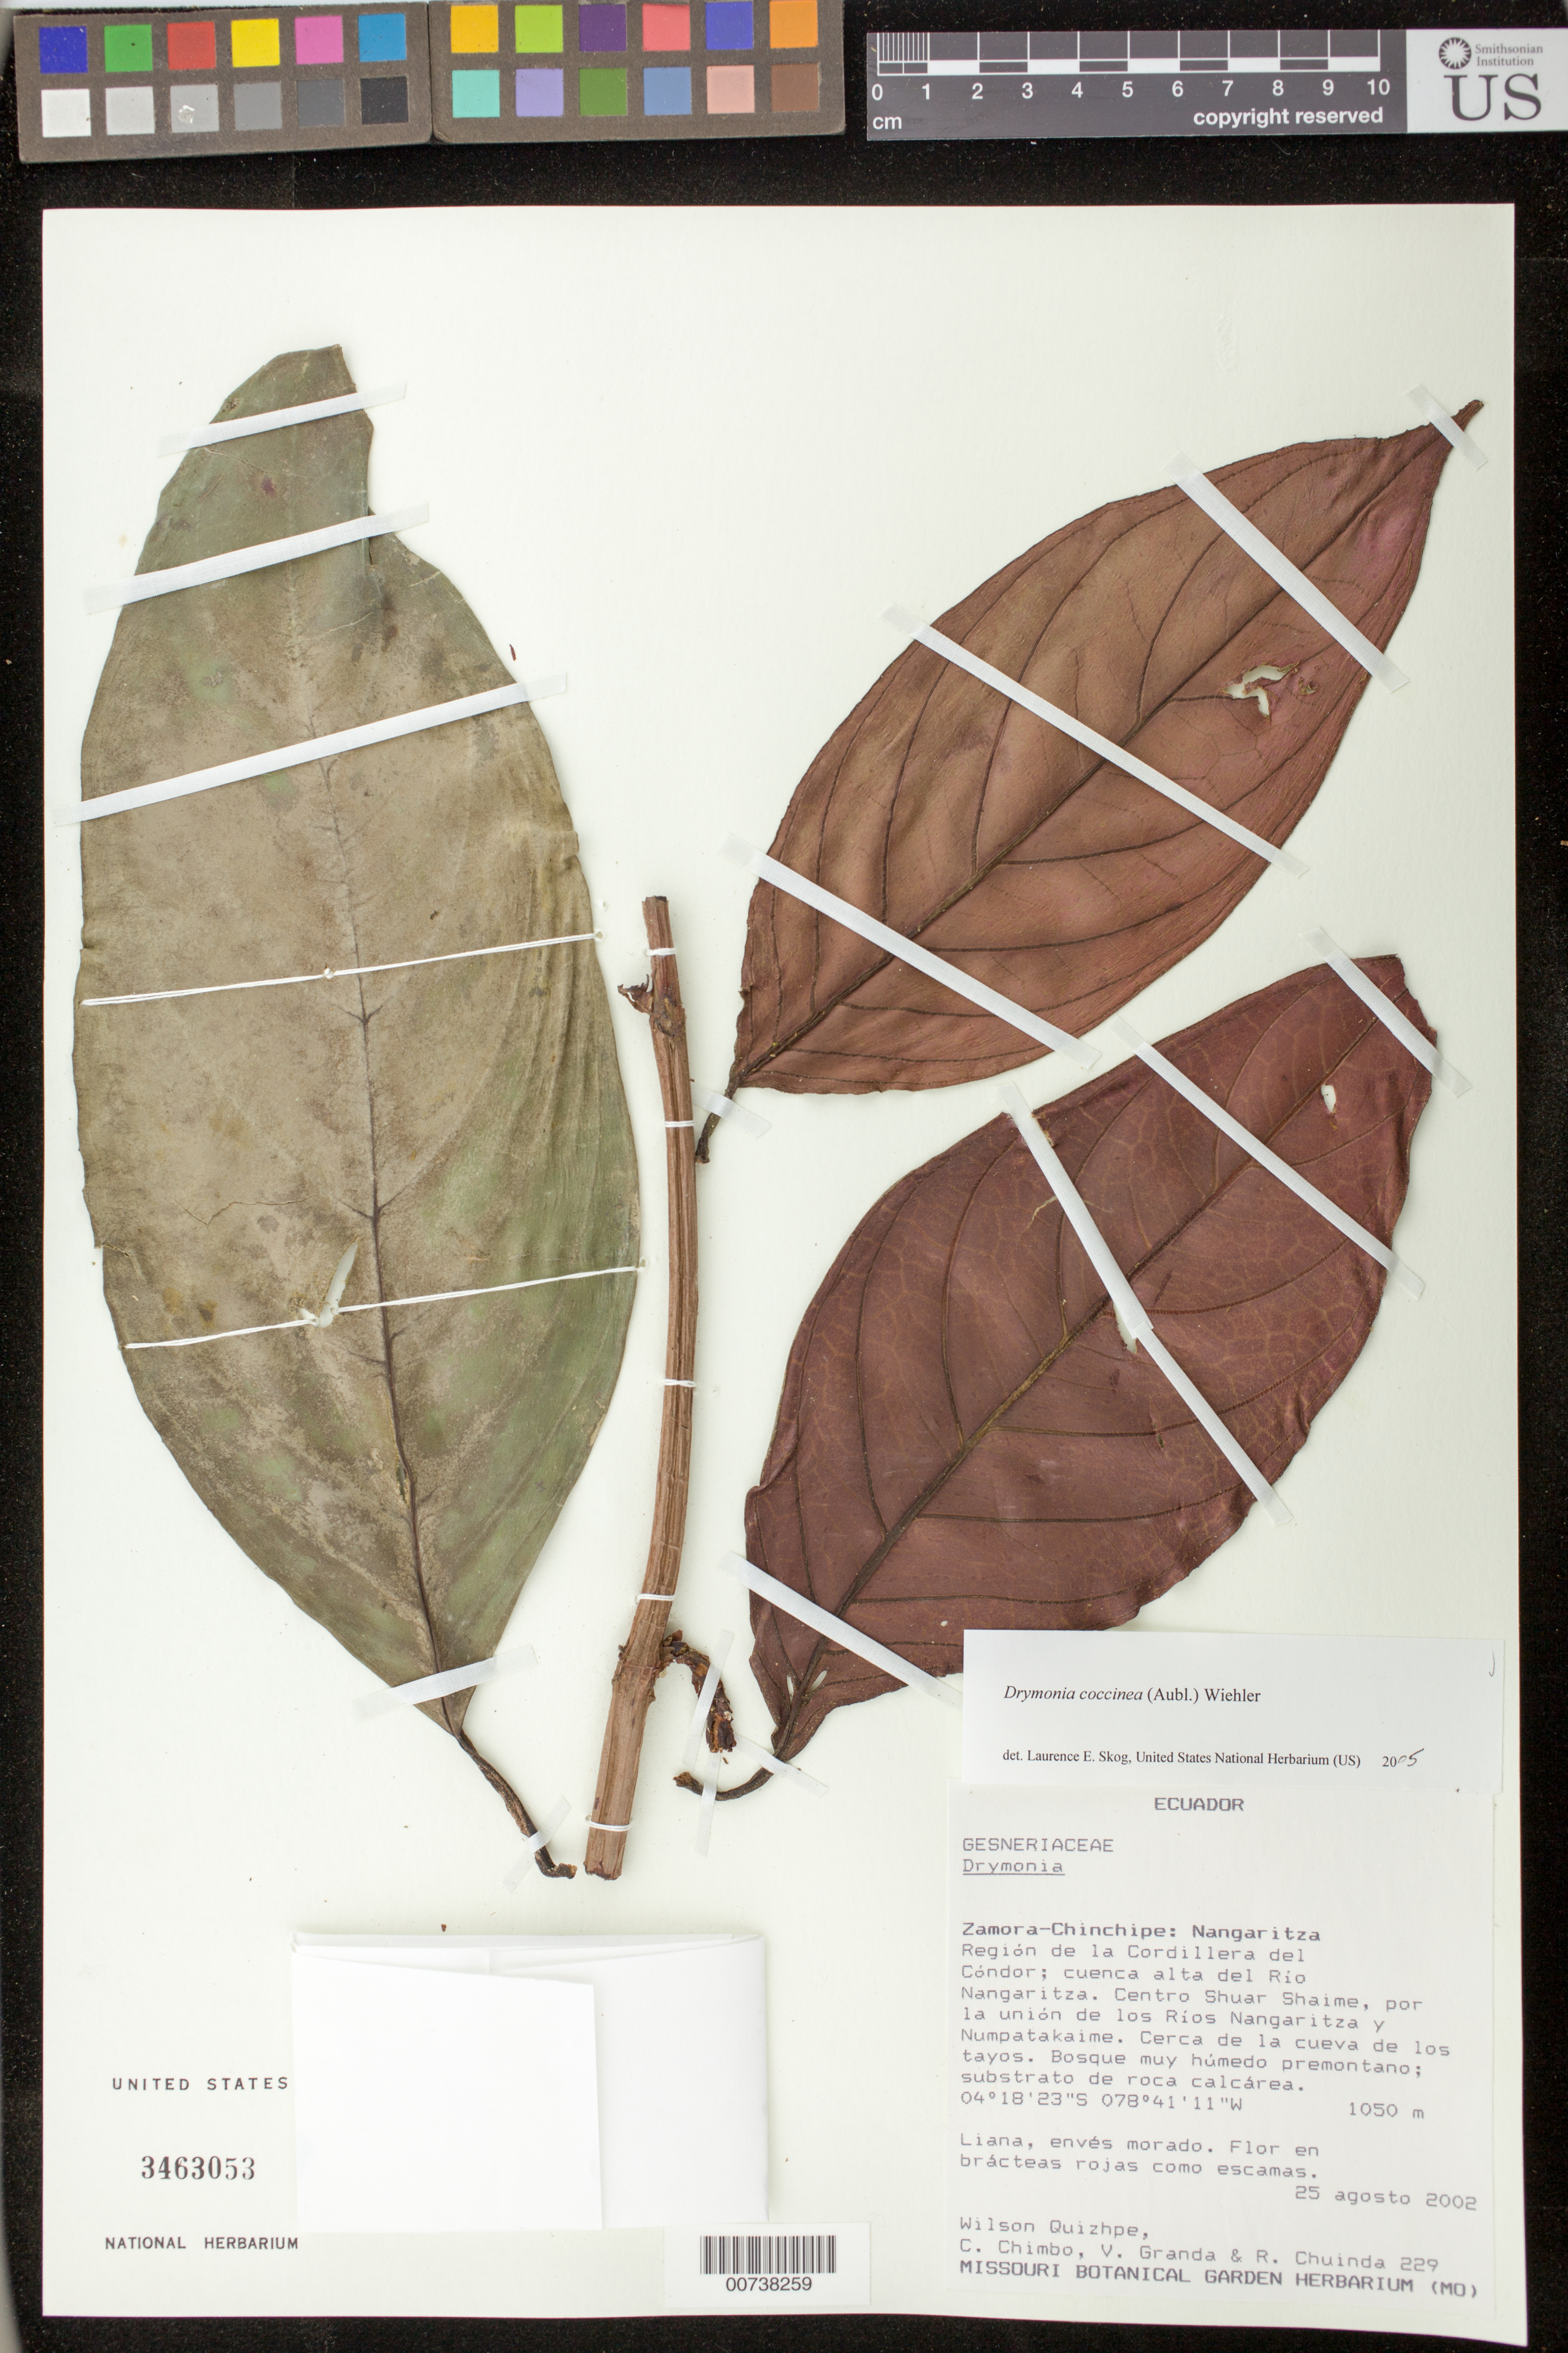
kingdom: Plantae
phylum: Tracheophyta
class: Magnoliopsida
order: Lamiales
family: Gesneriaceae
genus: Drymonia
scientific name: Drymonia coccinea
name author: (Aubl.) Wiehler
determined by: Skog, Laurence E.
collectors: W. Quizhpe, C. Chimbo, V. Granda & R. Chuinda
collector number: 229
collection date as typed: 25 Aug 2002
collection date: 2002-08-25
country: Ecuador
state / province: Zamora-Chinchipe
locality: Zamora-Chinchipe: Nangaritza. Región de la Cordillera del Cóndor; cuenca alta del Río Nangaritza. Centro Shuar Shaime, por la unión de los Ríos Nangaritza y Numpatakaime. Cerca de la cueva de los tayos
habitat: Bosque muy húmedo premontano; substrato de roca calcárea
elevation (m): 1050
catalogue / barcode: US 3463053